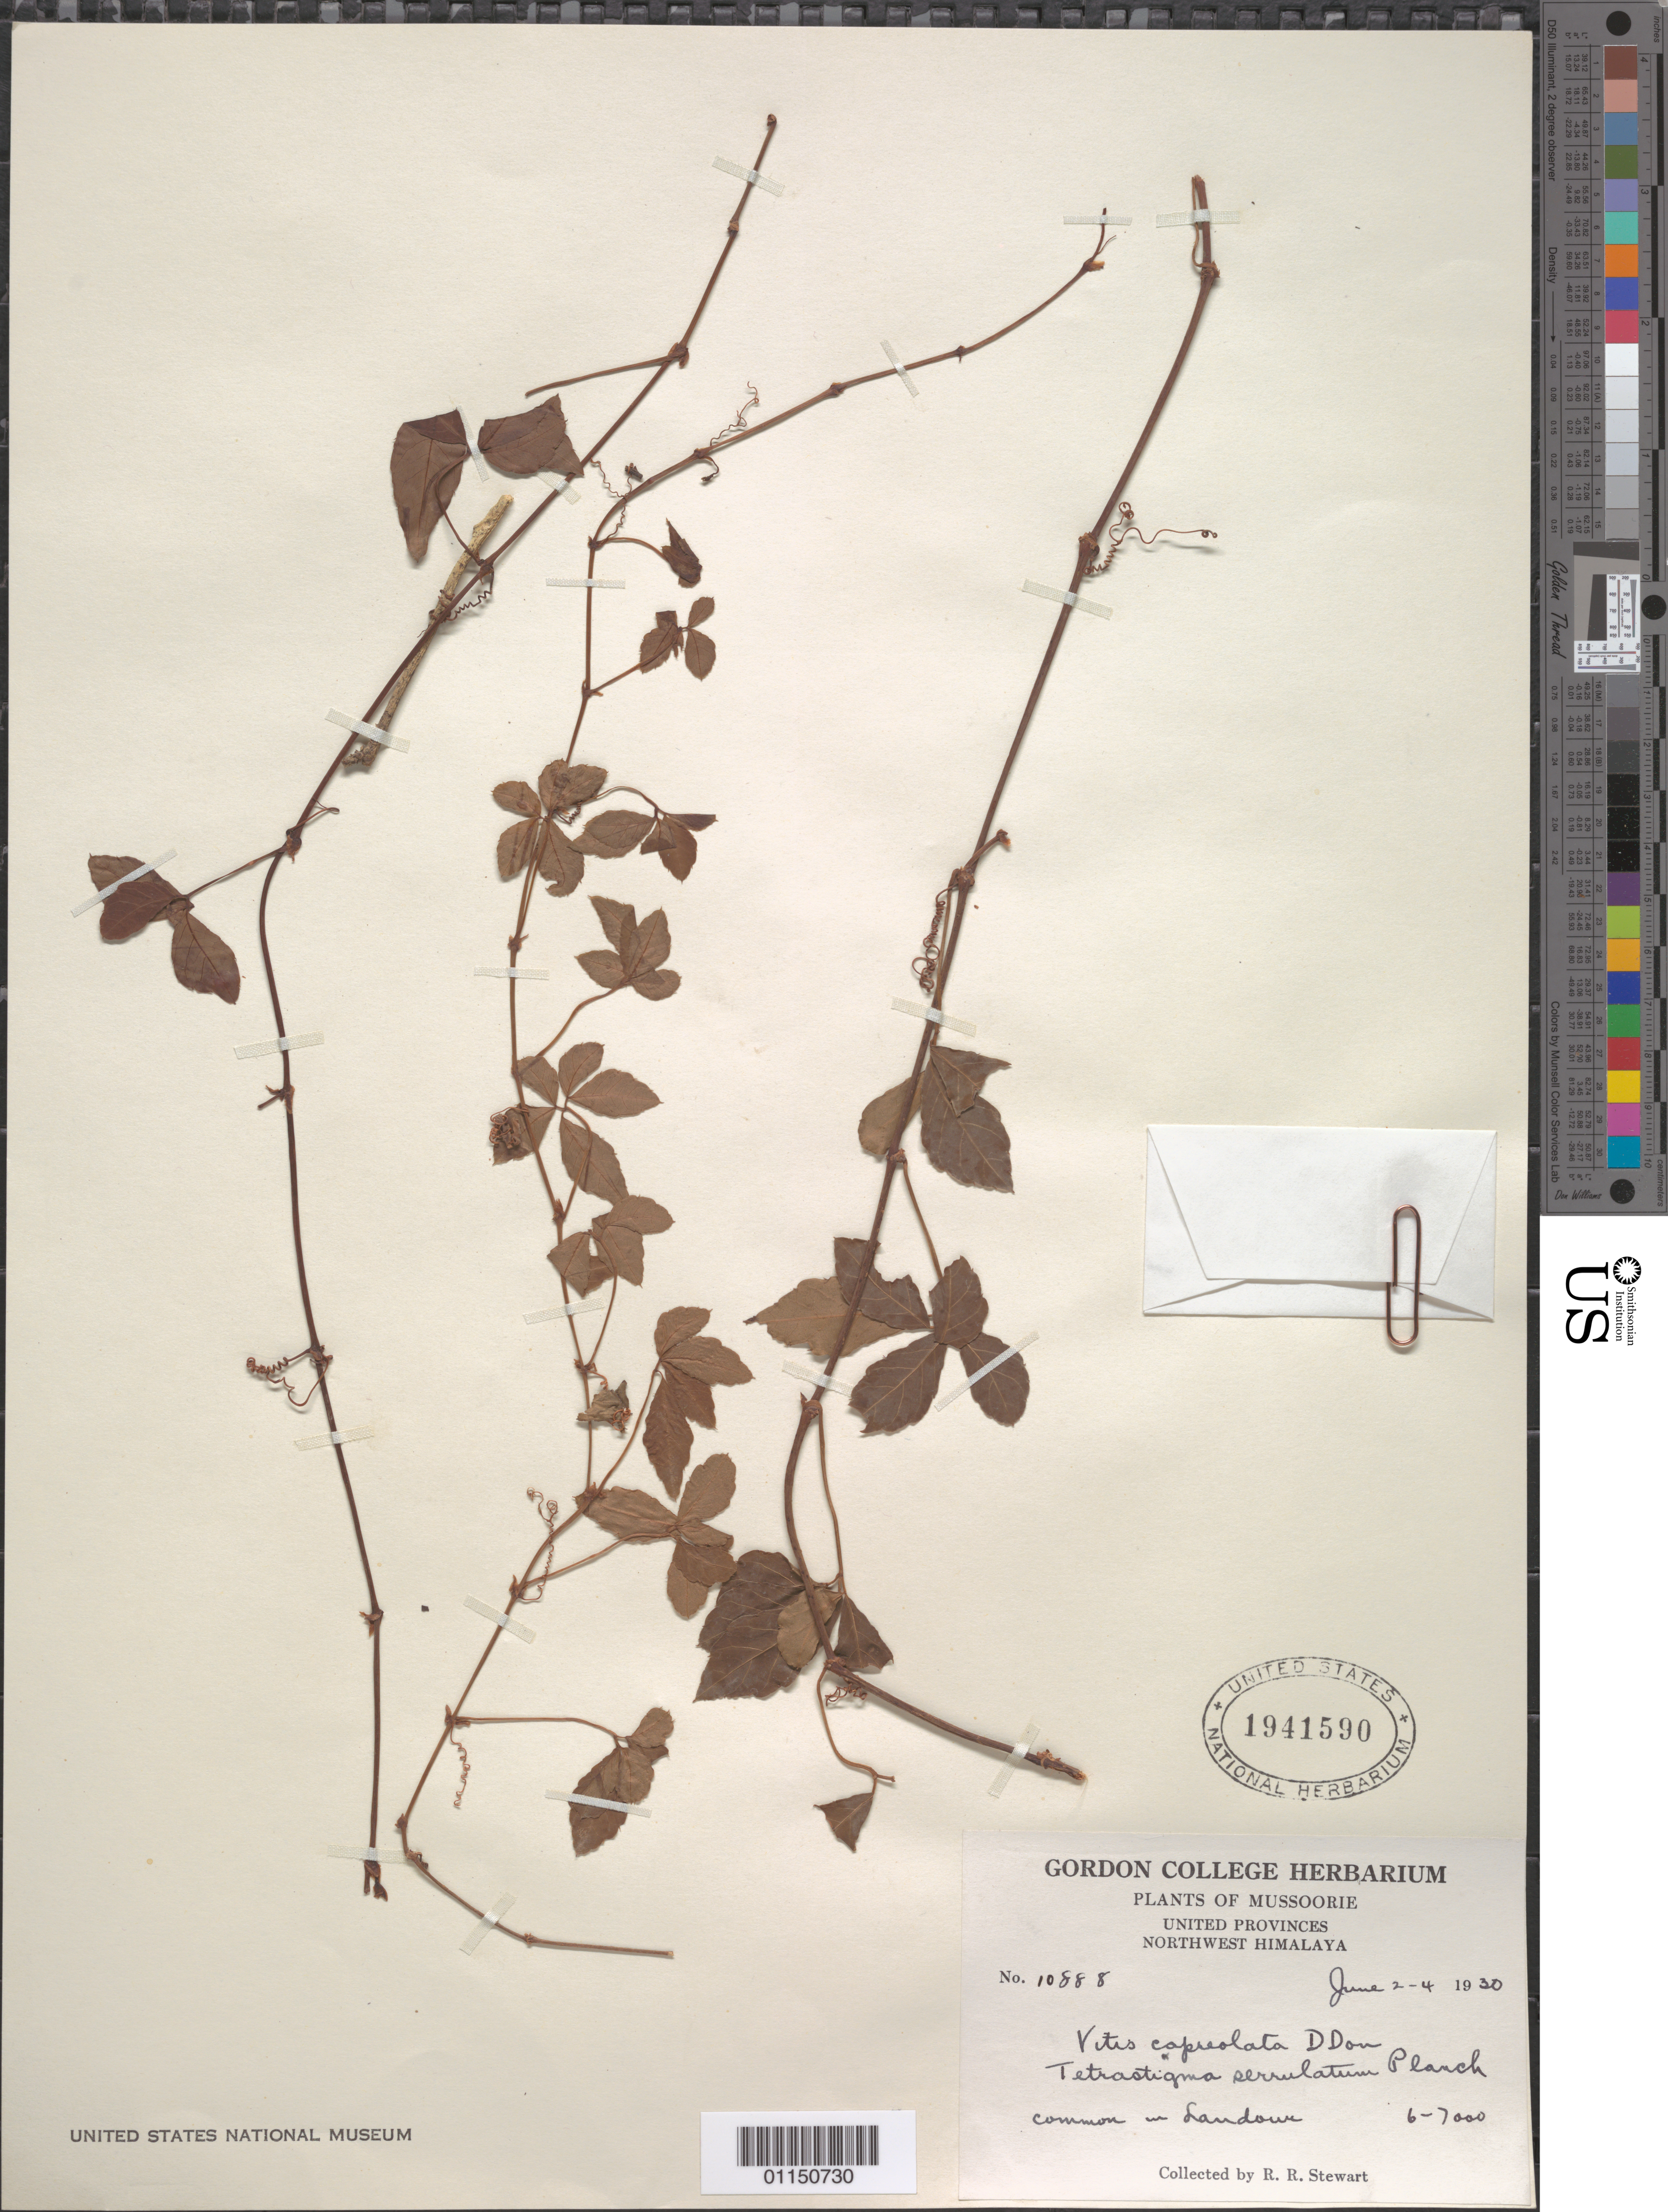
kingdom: Plantae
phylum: Tracheophyta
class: Magnoliopsida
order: Vitales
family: Vitaceae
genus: Tetrastigma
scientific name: Tetrastigma serrulatum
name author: (Roxb.) Planch.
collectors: R. R. Stewart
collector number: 10888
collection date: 1930-06-02/1930-06-04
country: India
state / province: Uttarakhand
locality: NW Himalaya. Sandour.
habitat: Common.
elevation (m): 1829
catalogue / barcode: US 1941590